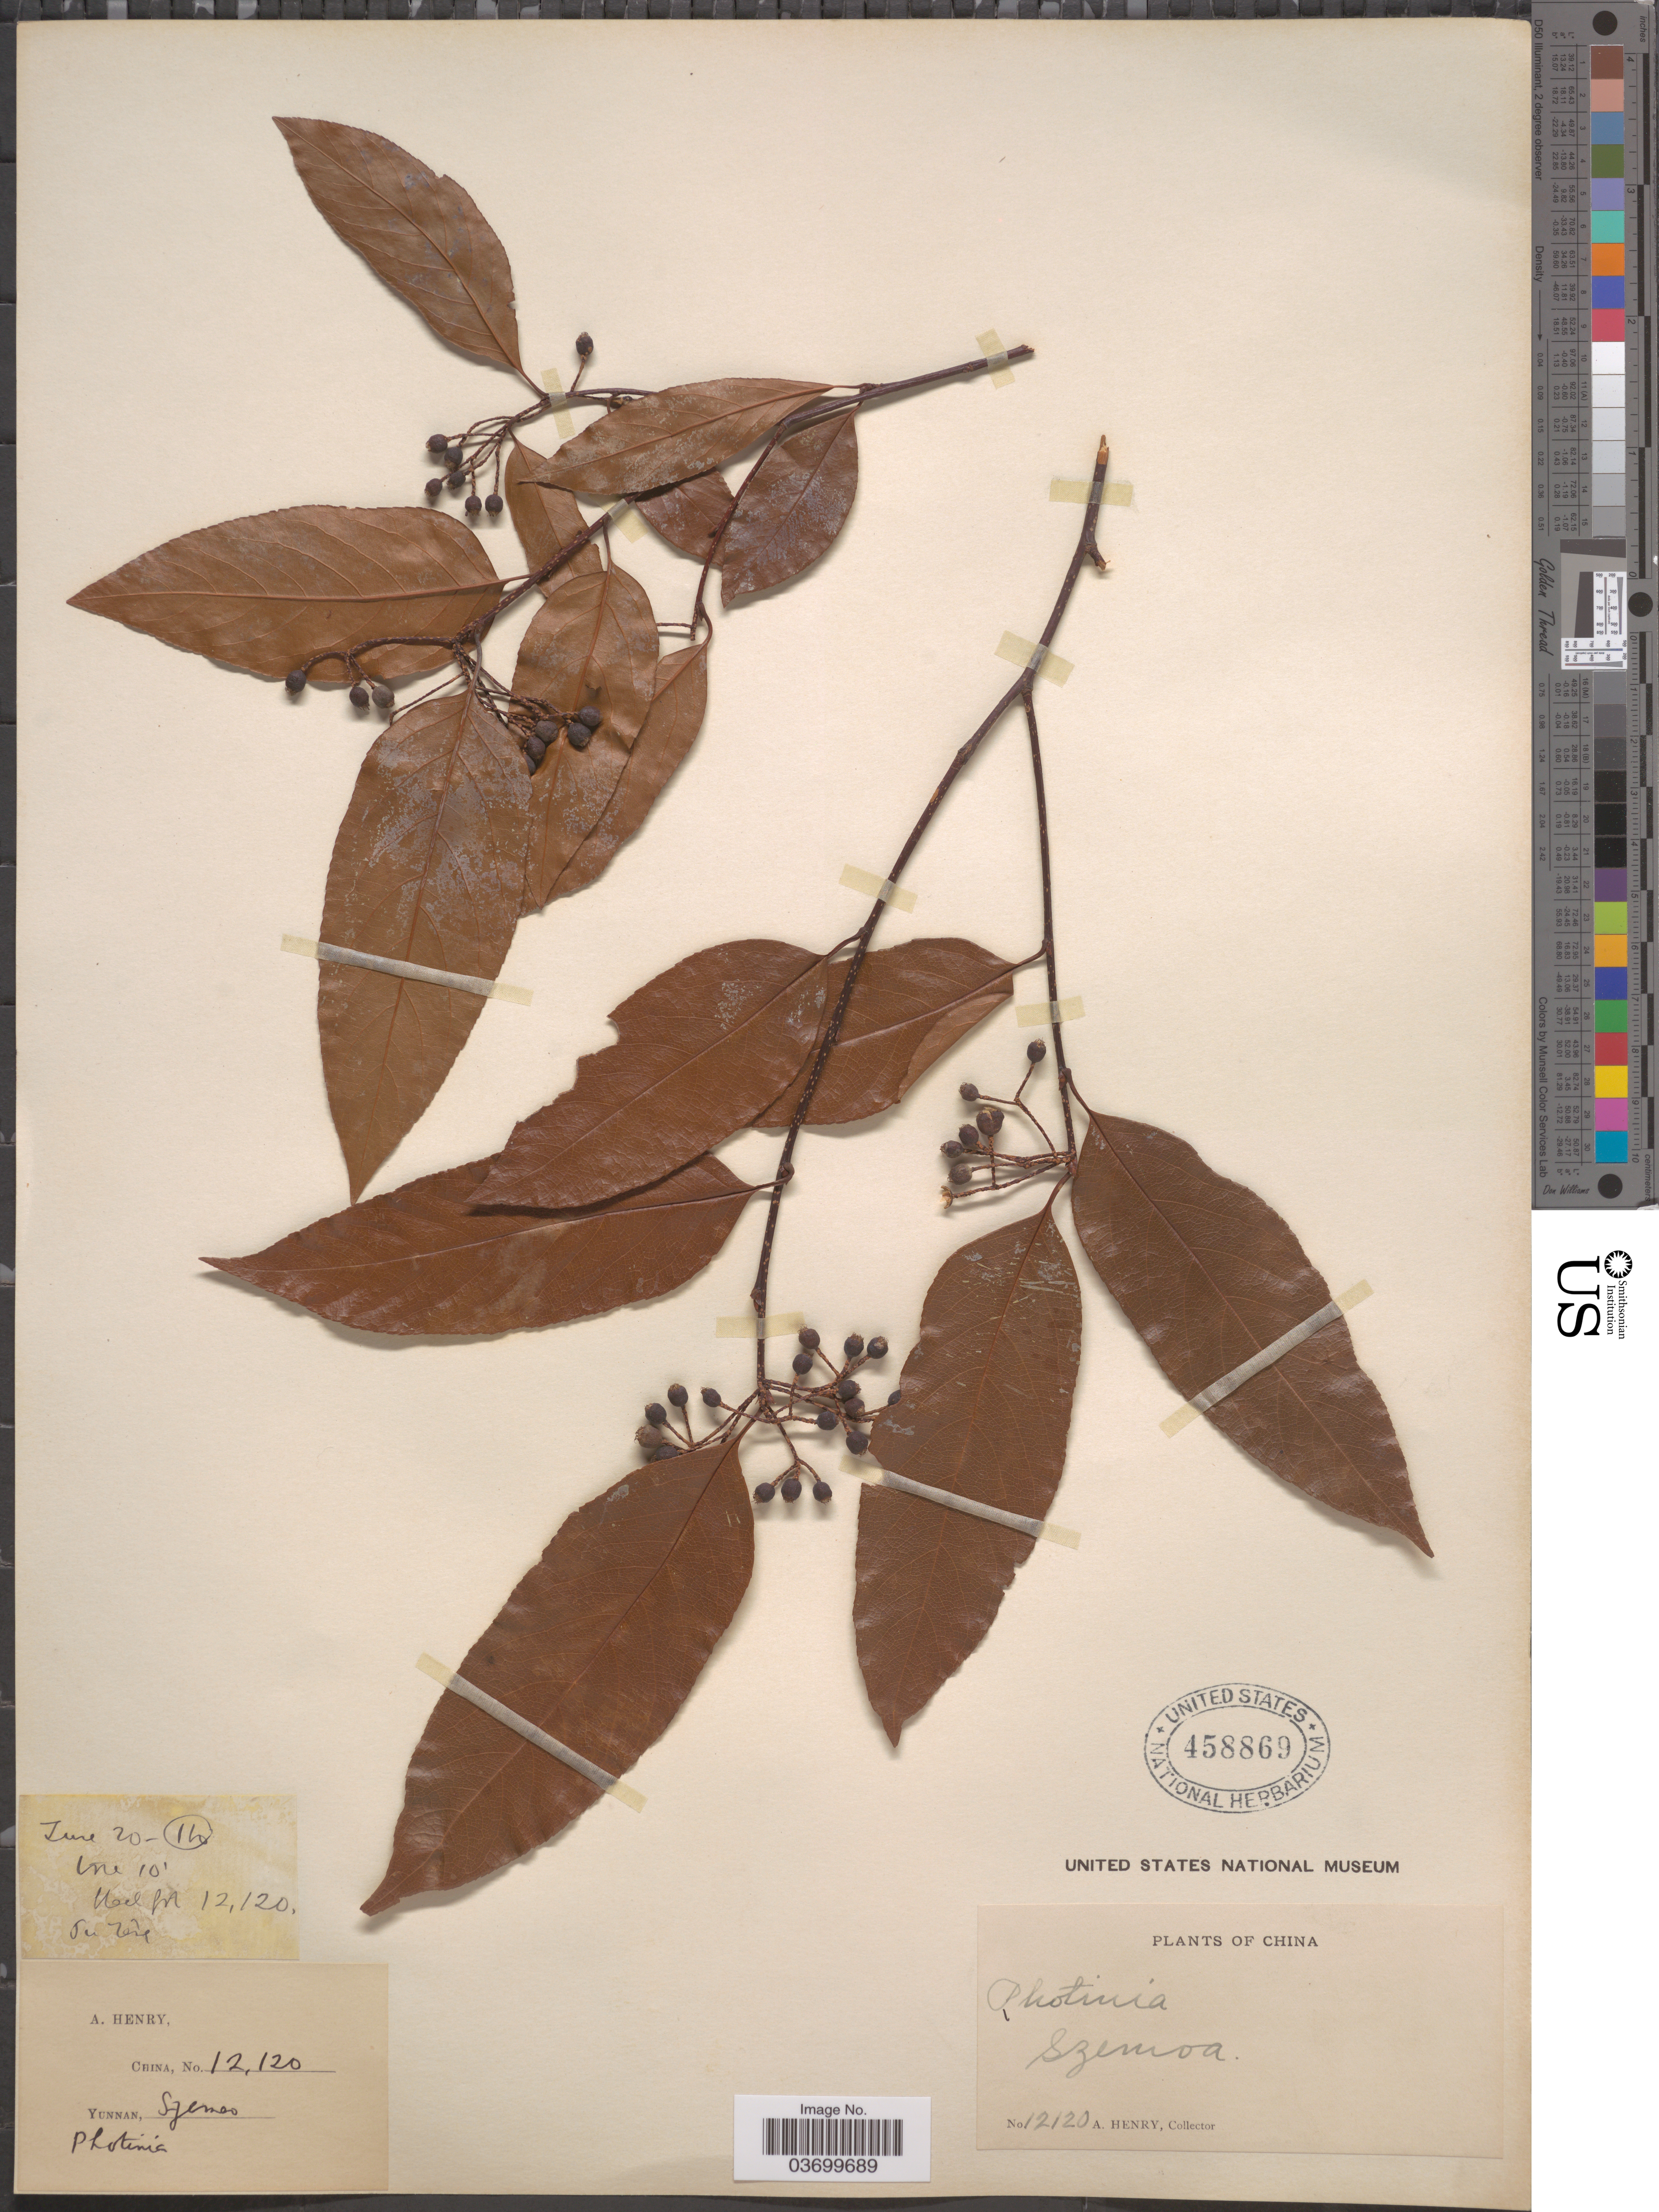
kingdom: Plantae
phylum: Tracheophyta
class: Magnoliopsida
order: Rosales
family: Rosaceae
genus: Photinia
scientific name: Photinia sp.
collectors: A. Henry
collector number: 12120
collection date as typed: Transcribed d/m/y: 20/6/11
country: China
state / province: Yunnan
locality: Szemoa. Pu Teng. Ho.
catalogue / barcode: US 458869